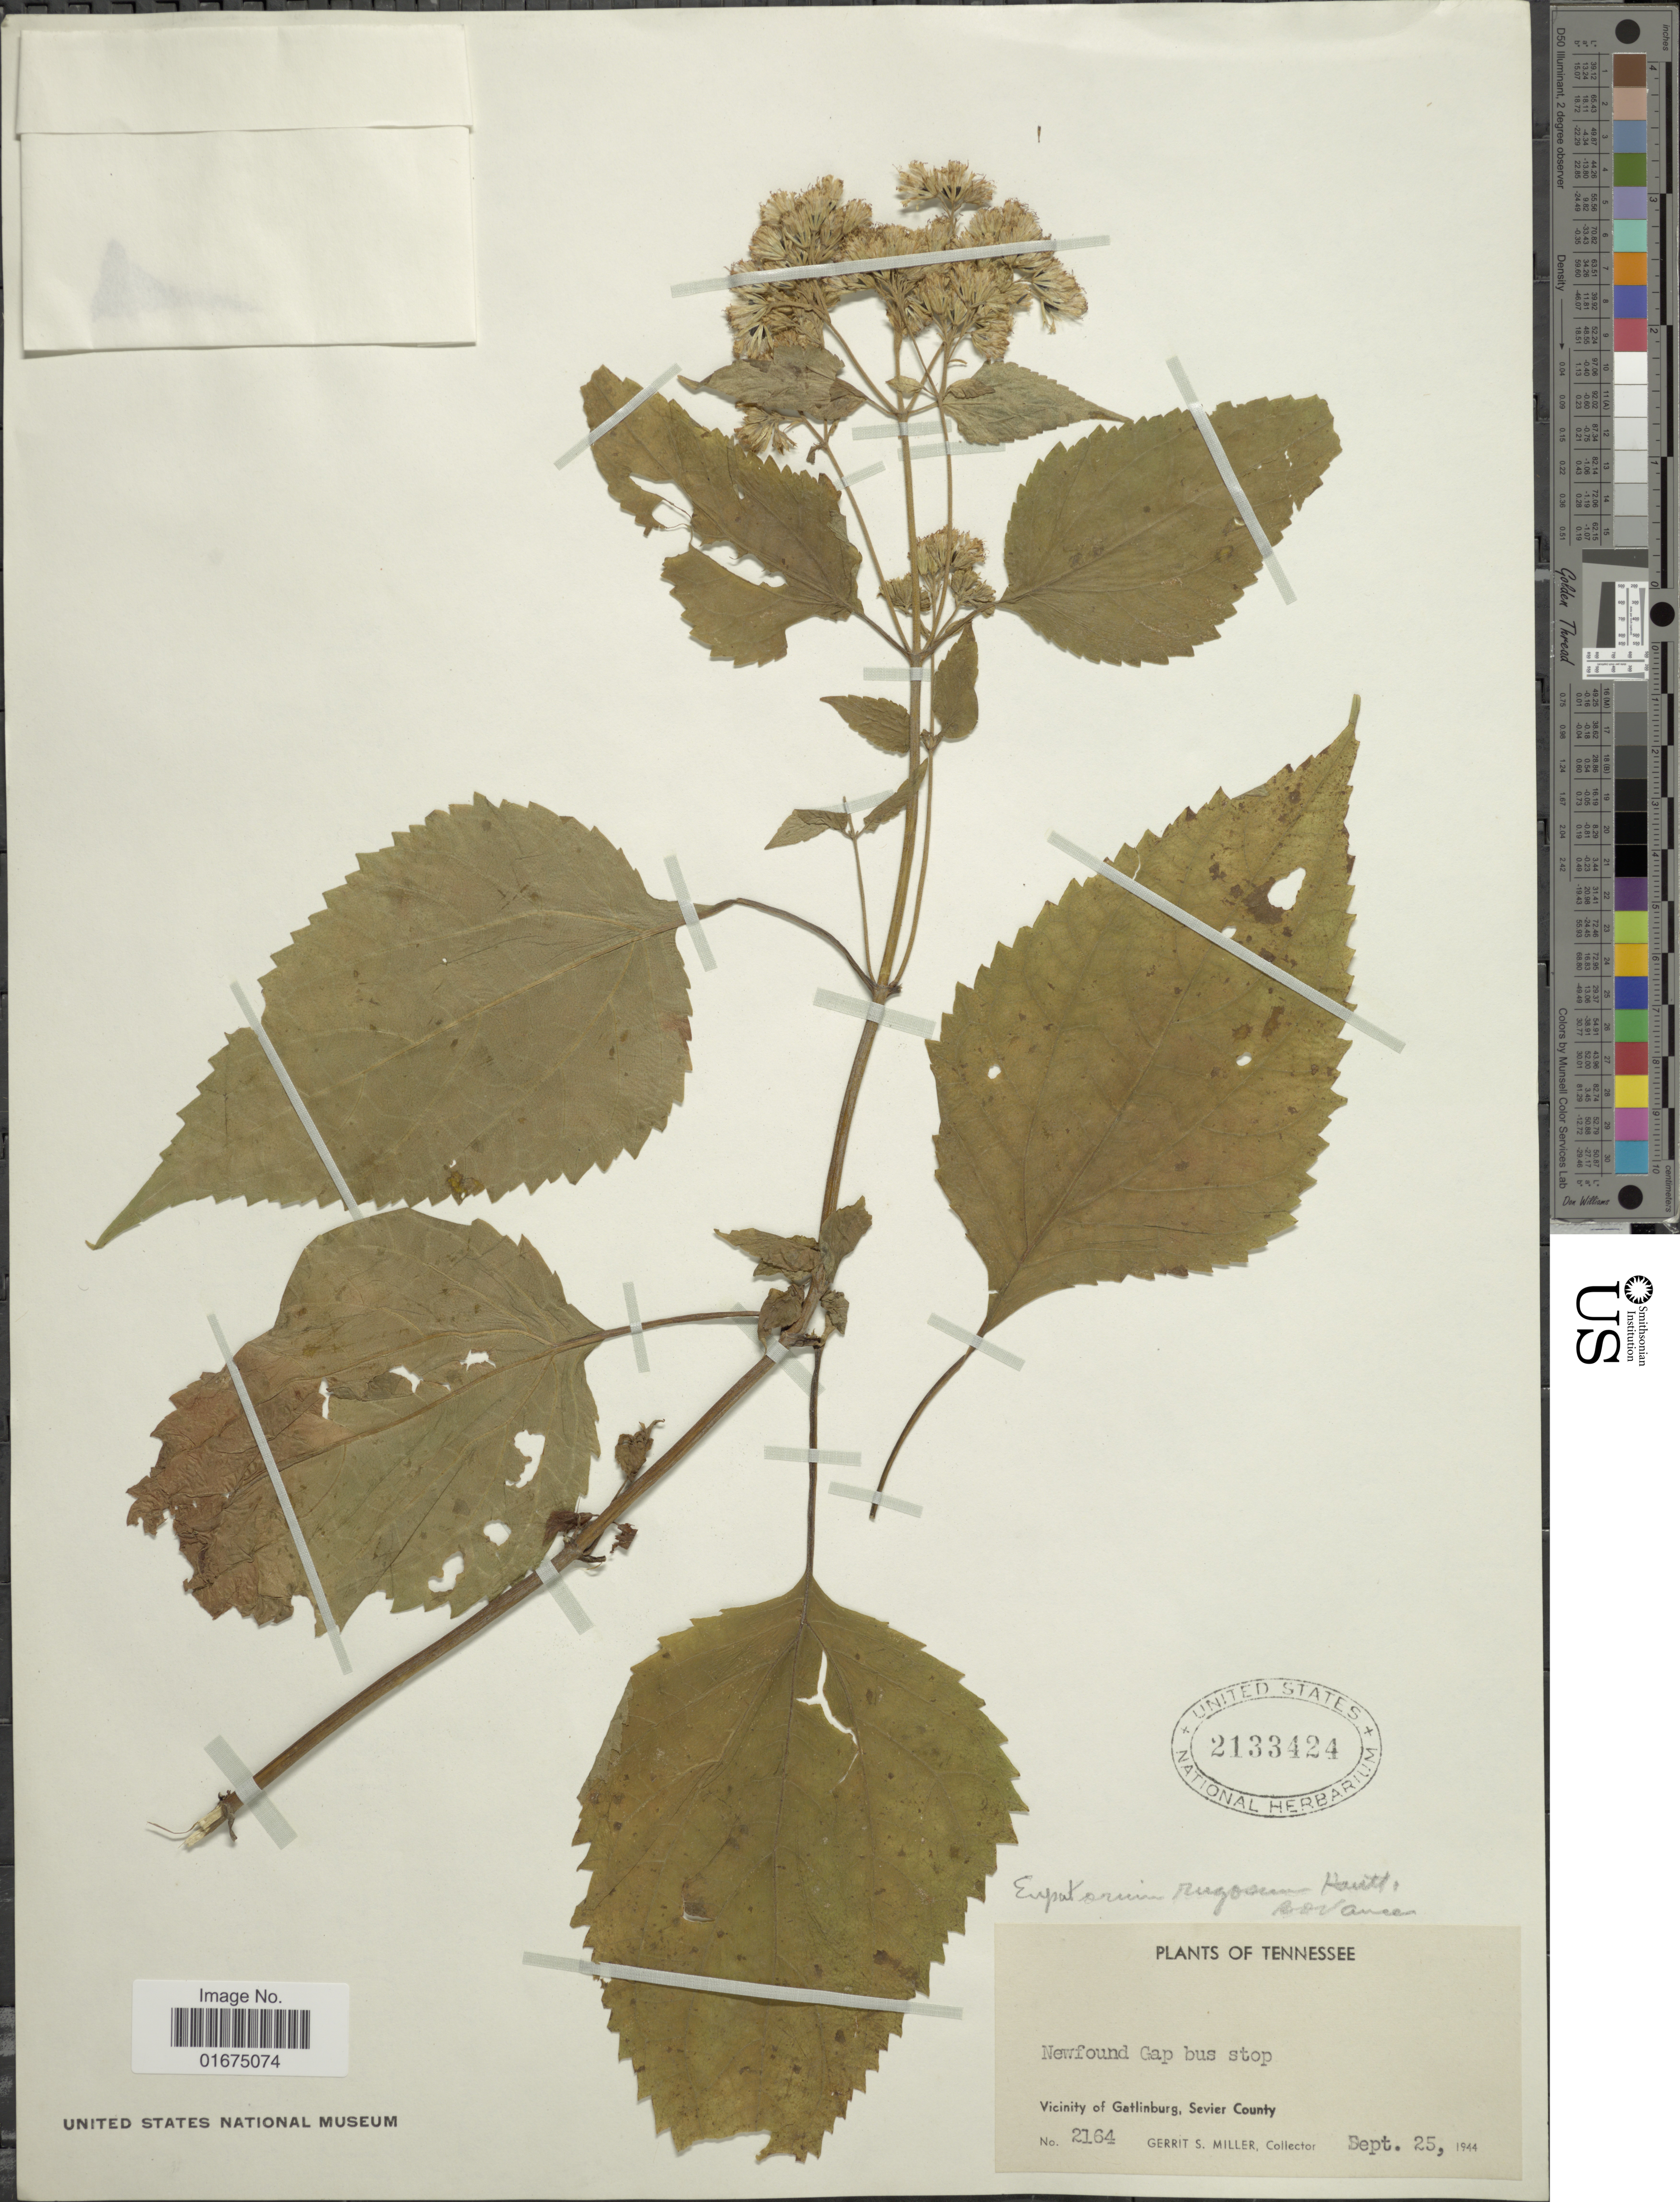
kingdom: Plantae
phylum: Tracheophyta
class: Magnoliopsida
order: Asterales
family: Asteraceae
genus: Ageratina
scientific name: Ageratina altissima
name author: (L.) R.M. King & H. Rob.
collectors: G. S. Miller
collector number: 2164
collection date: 1944-09-25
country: United States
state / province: Tennessee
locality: Newfound Gap Bus stop, Vicinity of Gatlinburg, Sevier County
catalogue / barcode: US 2133424